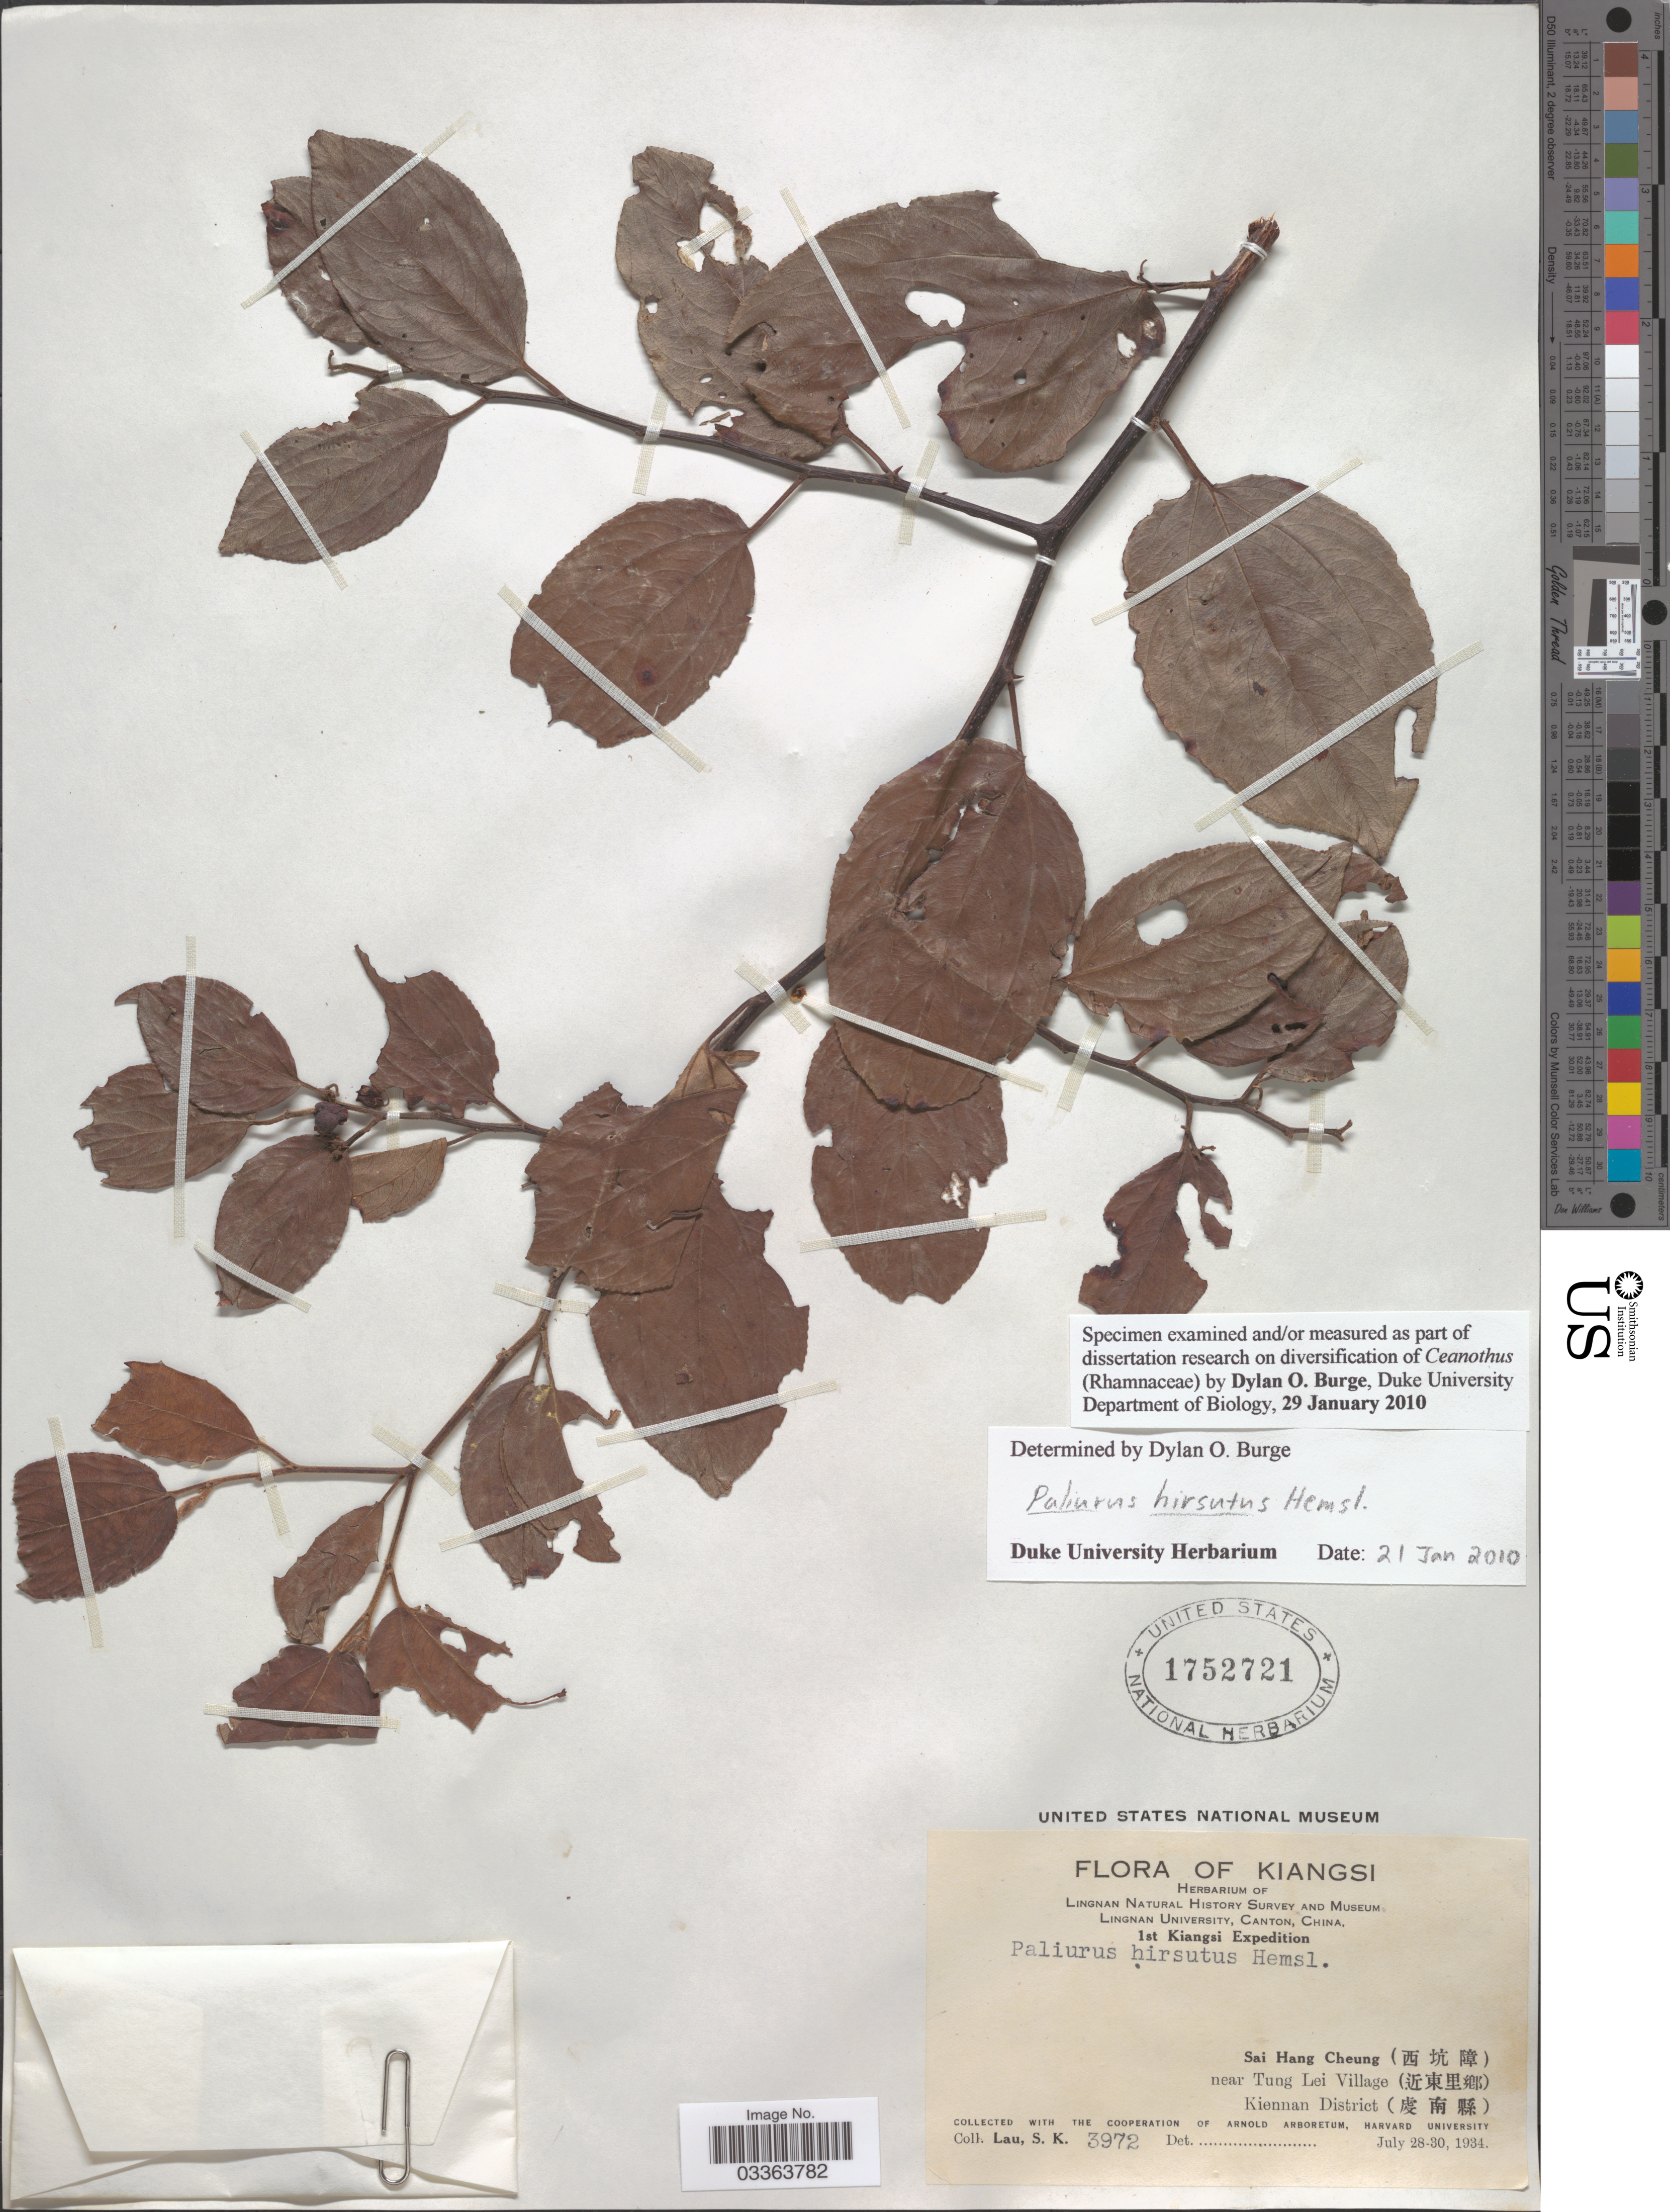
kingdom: Plantae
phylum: Tracheophyta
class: Magnoliopsida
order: Rosales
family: Rhamnaceae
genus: Paliurus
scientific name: Paliurus hirsutus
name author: Hemsl.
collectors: S. K. Lau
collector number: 3972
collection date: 1934-07-28/1934-07-30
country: China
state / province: Jiangxi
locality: Kiangsi. Sai Hang Cheung (X) near Tung Lei Village (X). Kiennan District (X).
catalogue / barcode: US 1752721